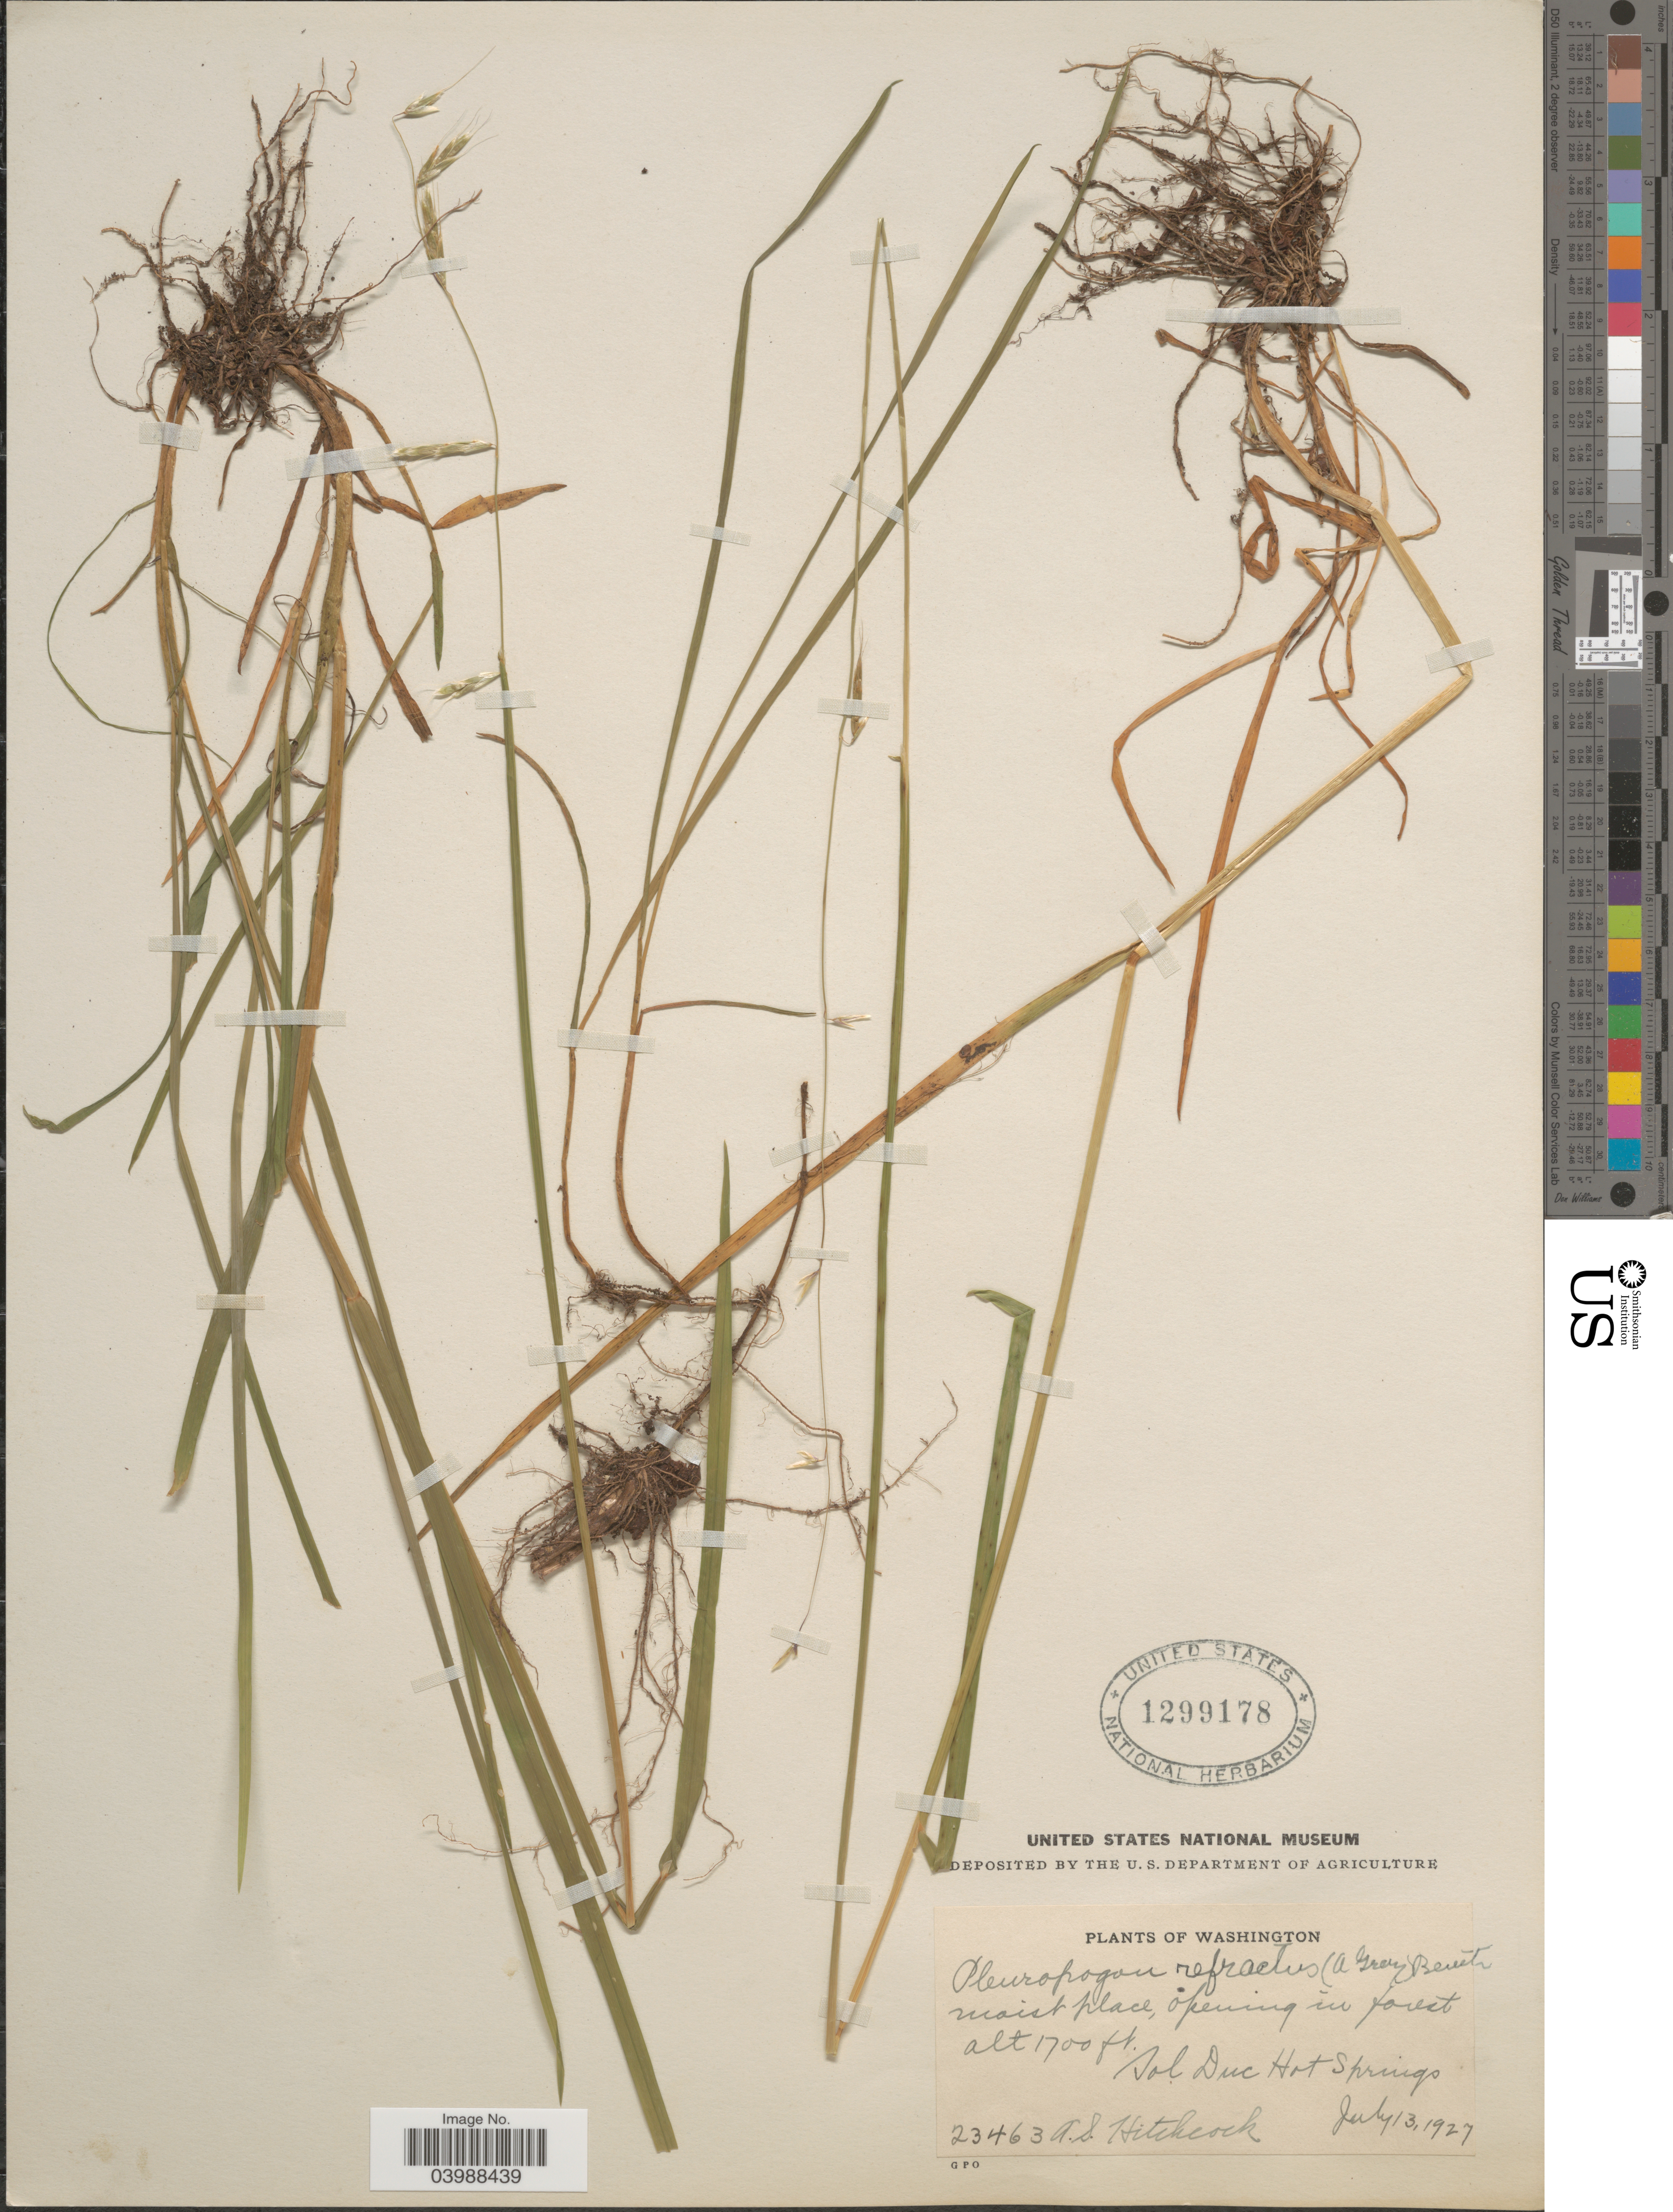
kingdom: Plantae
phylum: Tracheophyta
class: Liliopsida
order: Poales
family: Poaceae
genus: Pleuropogon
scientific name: Pleuropogon refractus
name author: (A. Gray) Benth.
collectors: A. S. Hitchcock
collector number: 23463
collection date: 1927-07-13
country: United States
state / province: Washington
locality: Sol Duc Hot Springs.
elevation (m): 518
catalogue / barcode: US 1299178